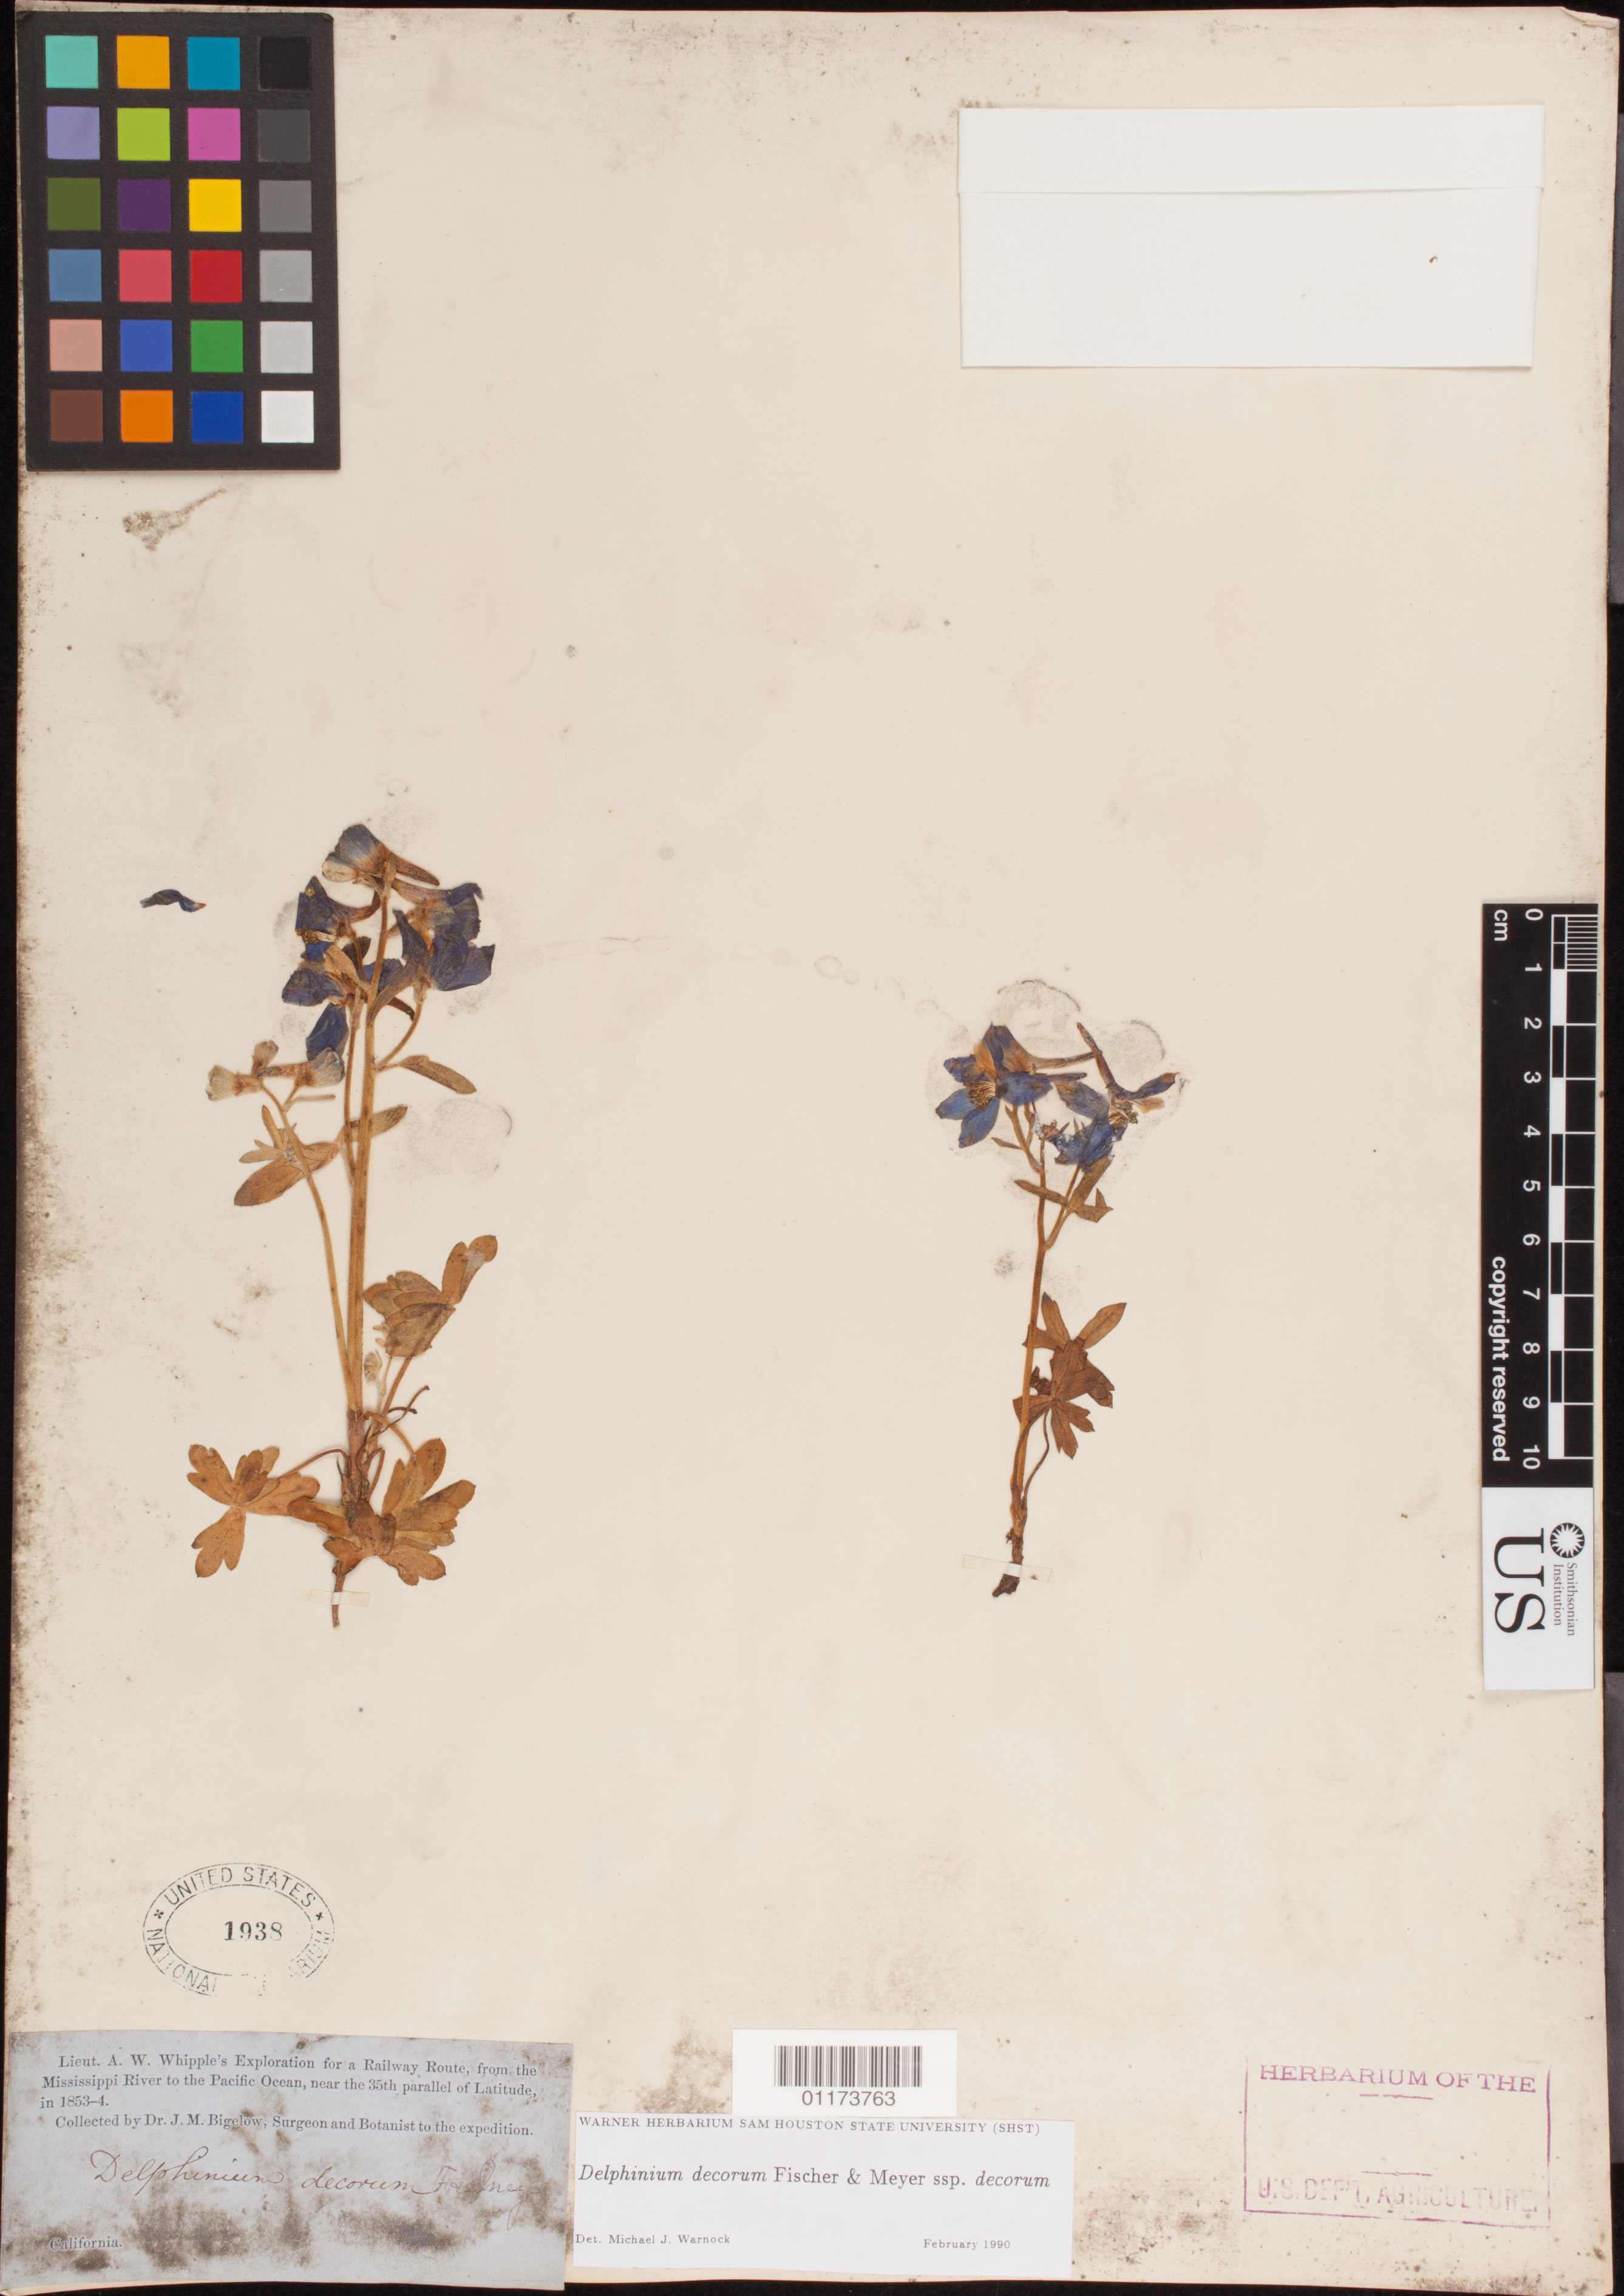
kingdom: Plantae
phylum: Tracheophyta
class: Magnoliopsida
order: Ranunculales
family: Ranunculaceae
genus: Delphinium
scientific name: Delphinium decorum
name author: Fisch. & C.A. Mey.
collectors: J. M. Bigelow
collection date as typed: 1853 to -- --- 1854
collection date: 1853/1854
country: United States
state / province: California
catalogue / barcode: US 1938